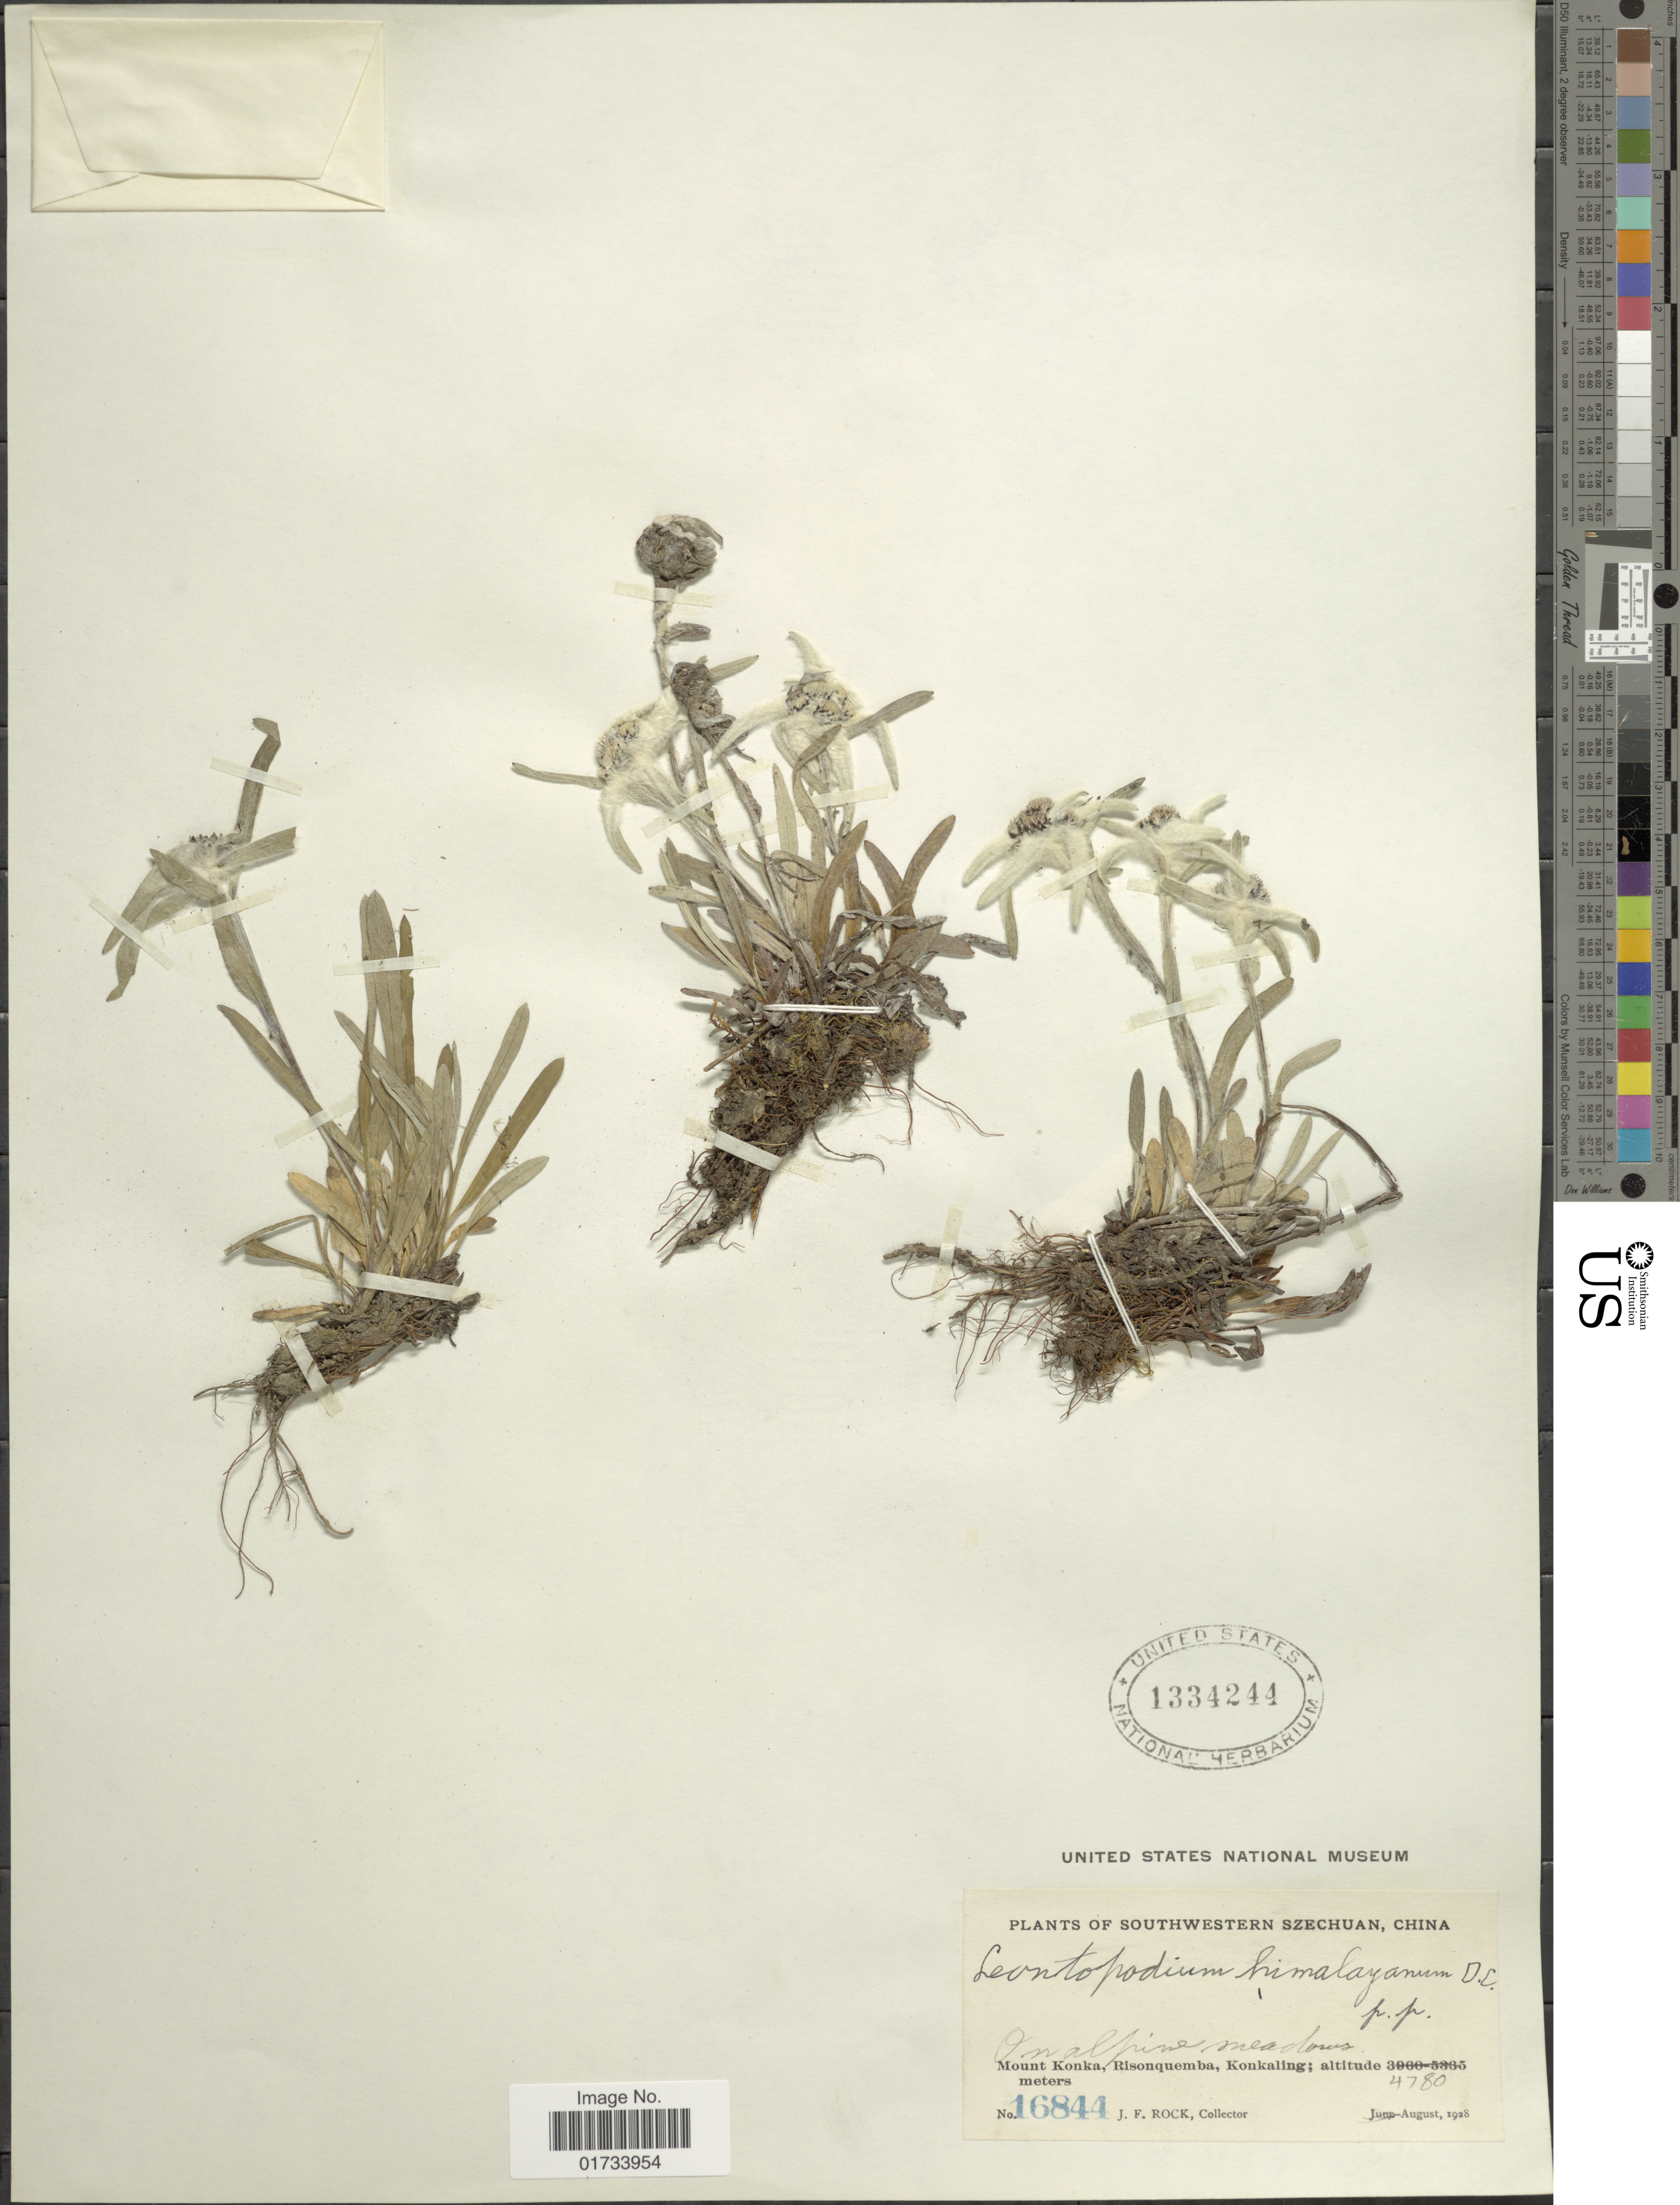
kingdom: Plantae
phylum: Tracheophyta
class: Magnoliopsida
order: Asterales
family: Asteraceae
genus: Leontopodium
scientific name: Leontopodium himalayanum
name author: DC.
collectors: J. Rock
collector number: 16844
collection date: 1928-08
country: China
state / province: Sichuan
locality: Southwestern Szechuan, on alpine meadows, Mount Konka, Risonquemba, Konkaling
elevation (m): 4780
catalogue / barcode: US 1334244